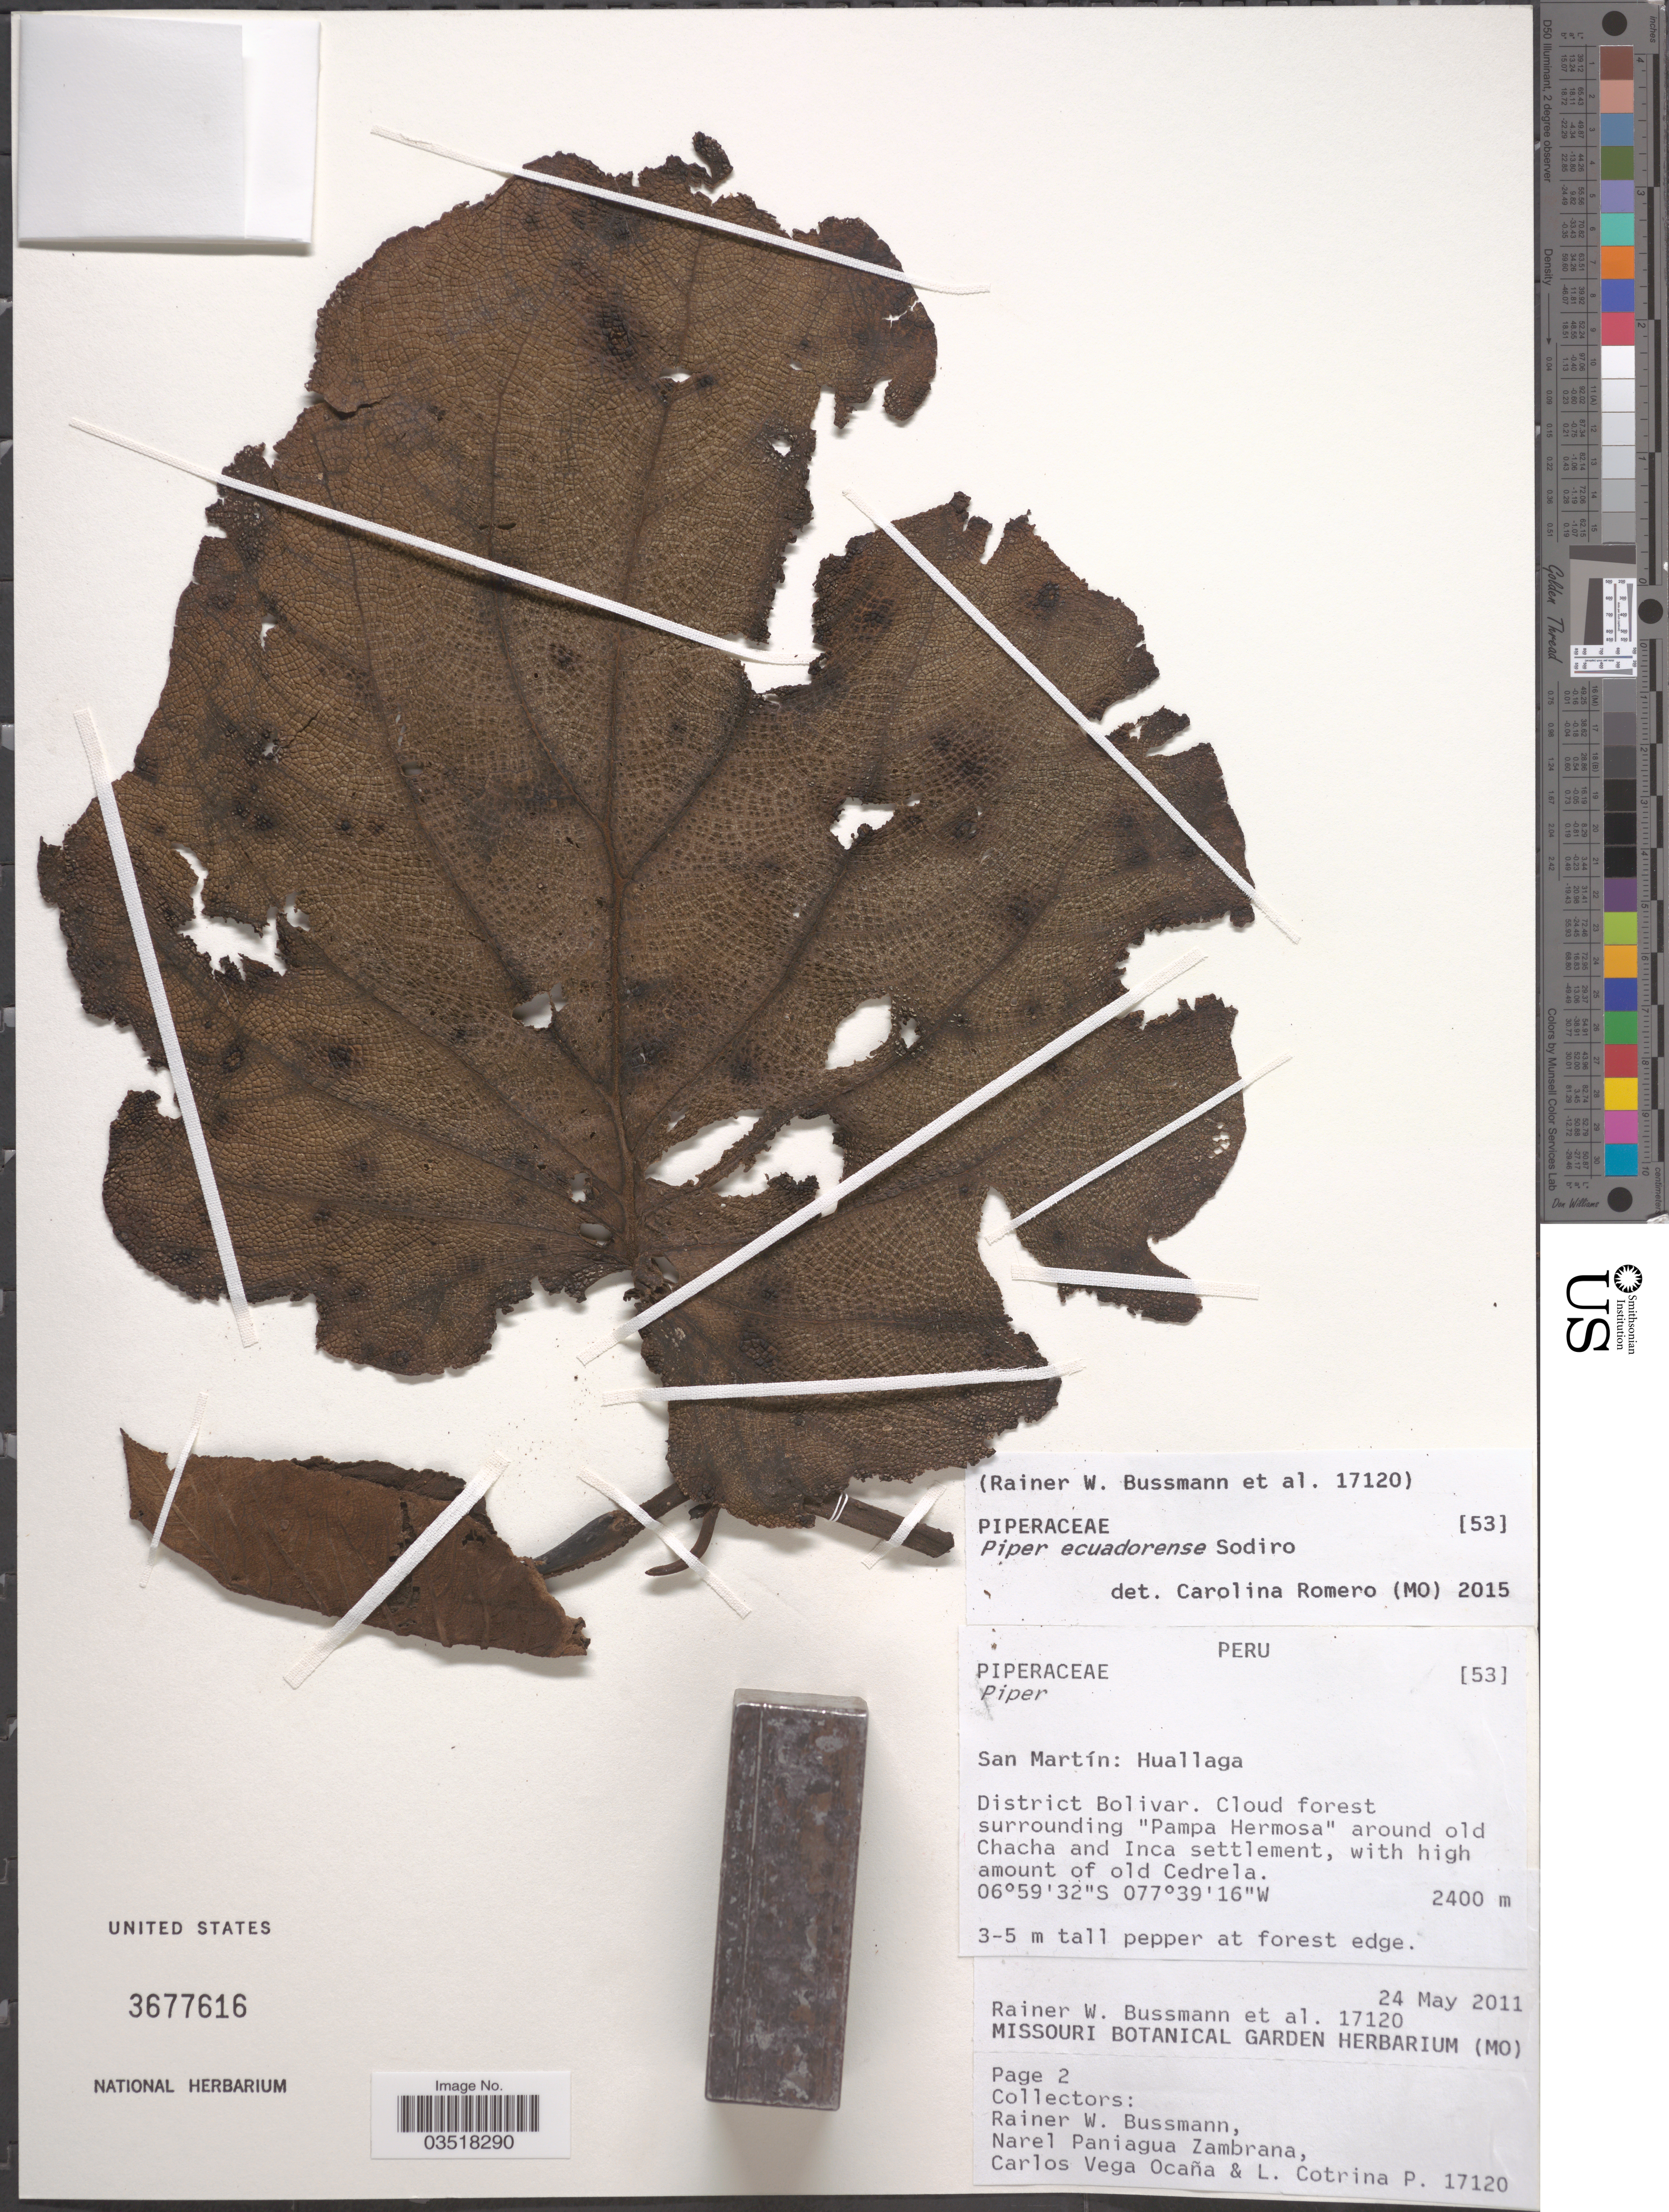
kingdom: Plantae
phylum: Tracheophyta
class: Magnoliopsida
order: Piperales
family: Piperaceae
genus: Piper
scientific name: Piper ecuadorense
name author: Sodiro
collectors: R. W. Bussmann, N. Zambrana, C. Ocaña & L. Cotrina P.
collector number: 17120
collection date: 2011-05-24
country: Peru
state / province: San Martín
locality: Huallaga. District Bolivar.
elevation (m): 2400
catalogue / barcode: US 3677616